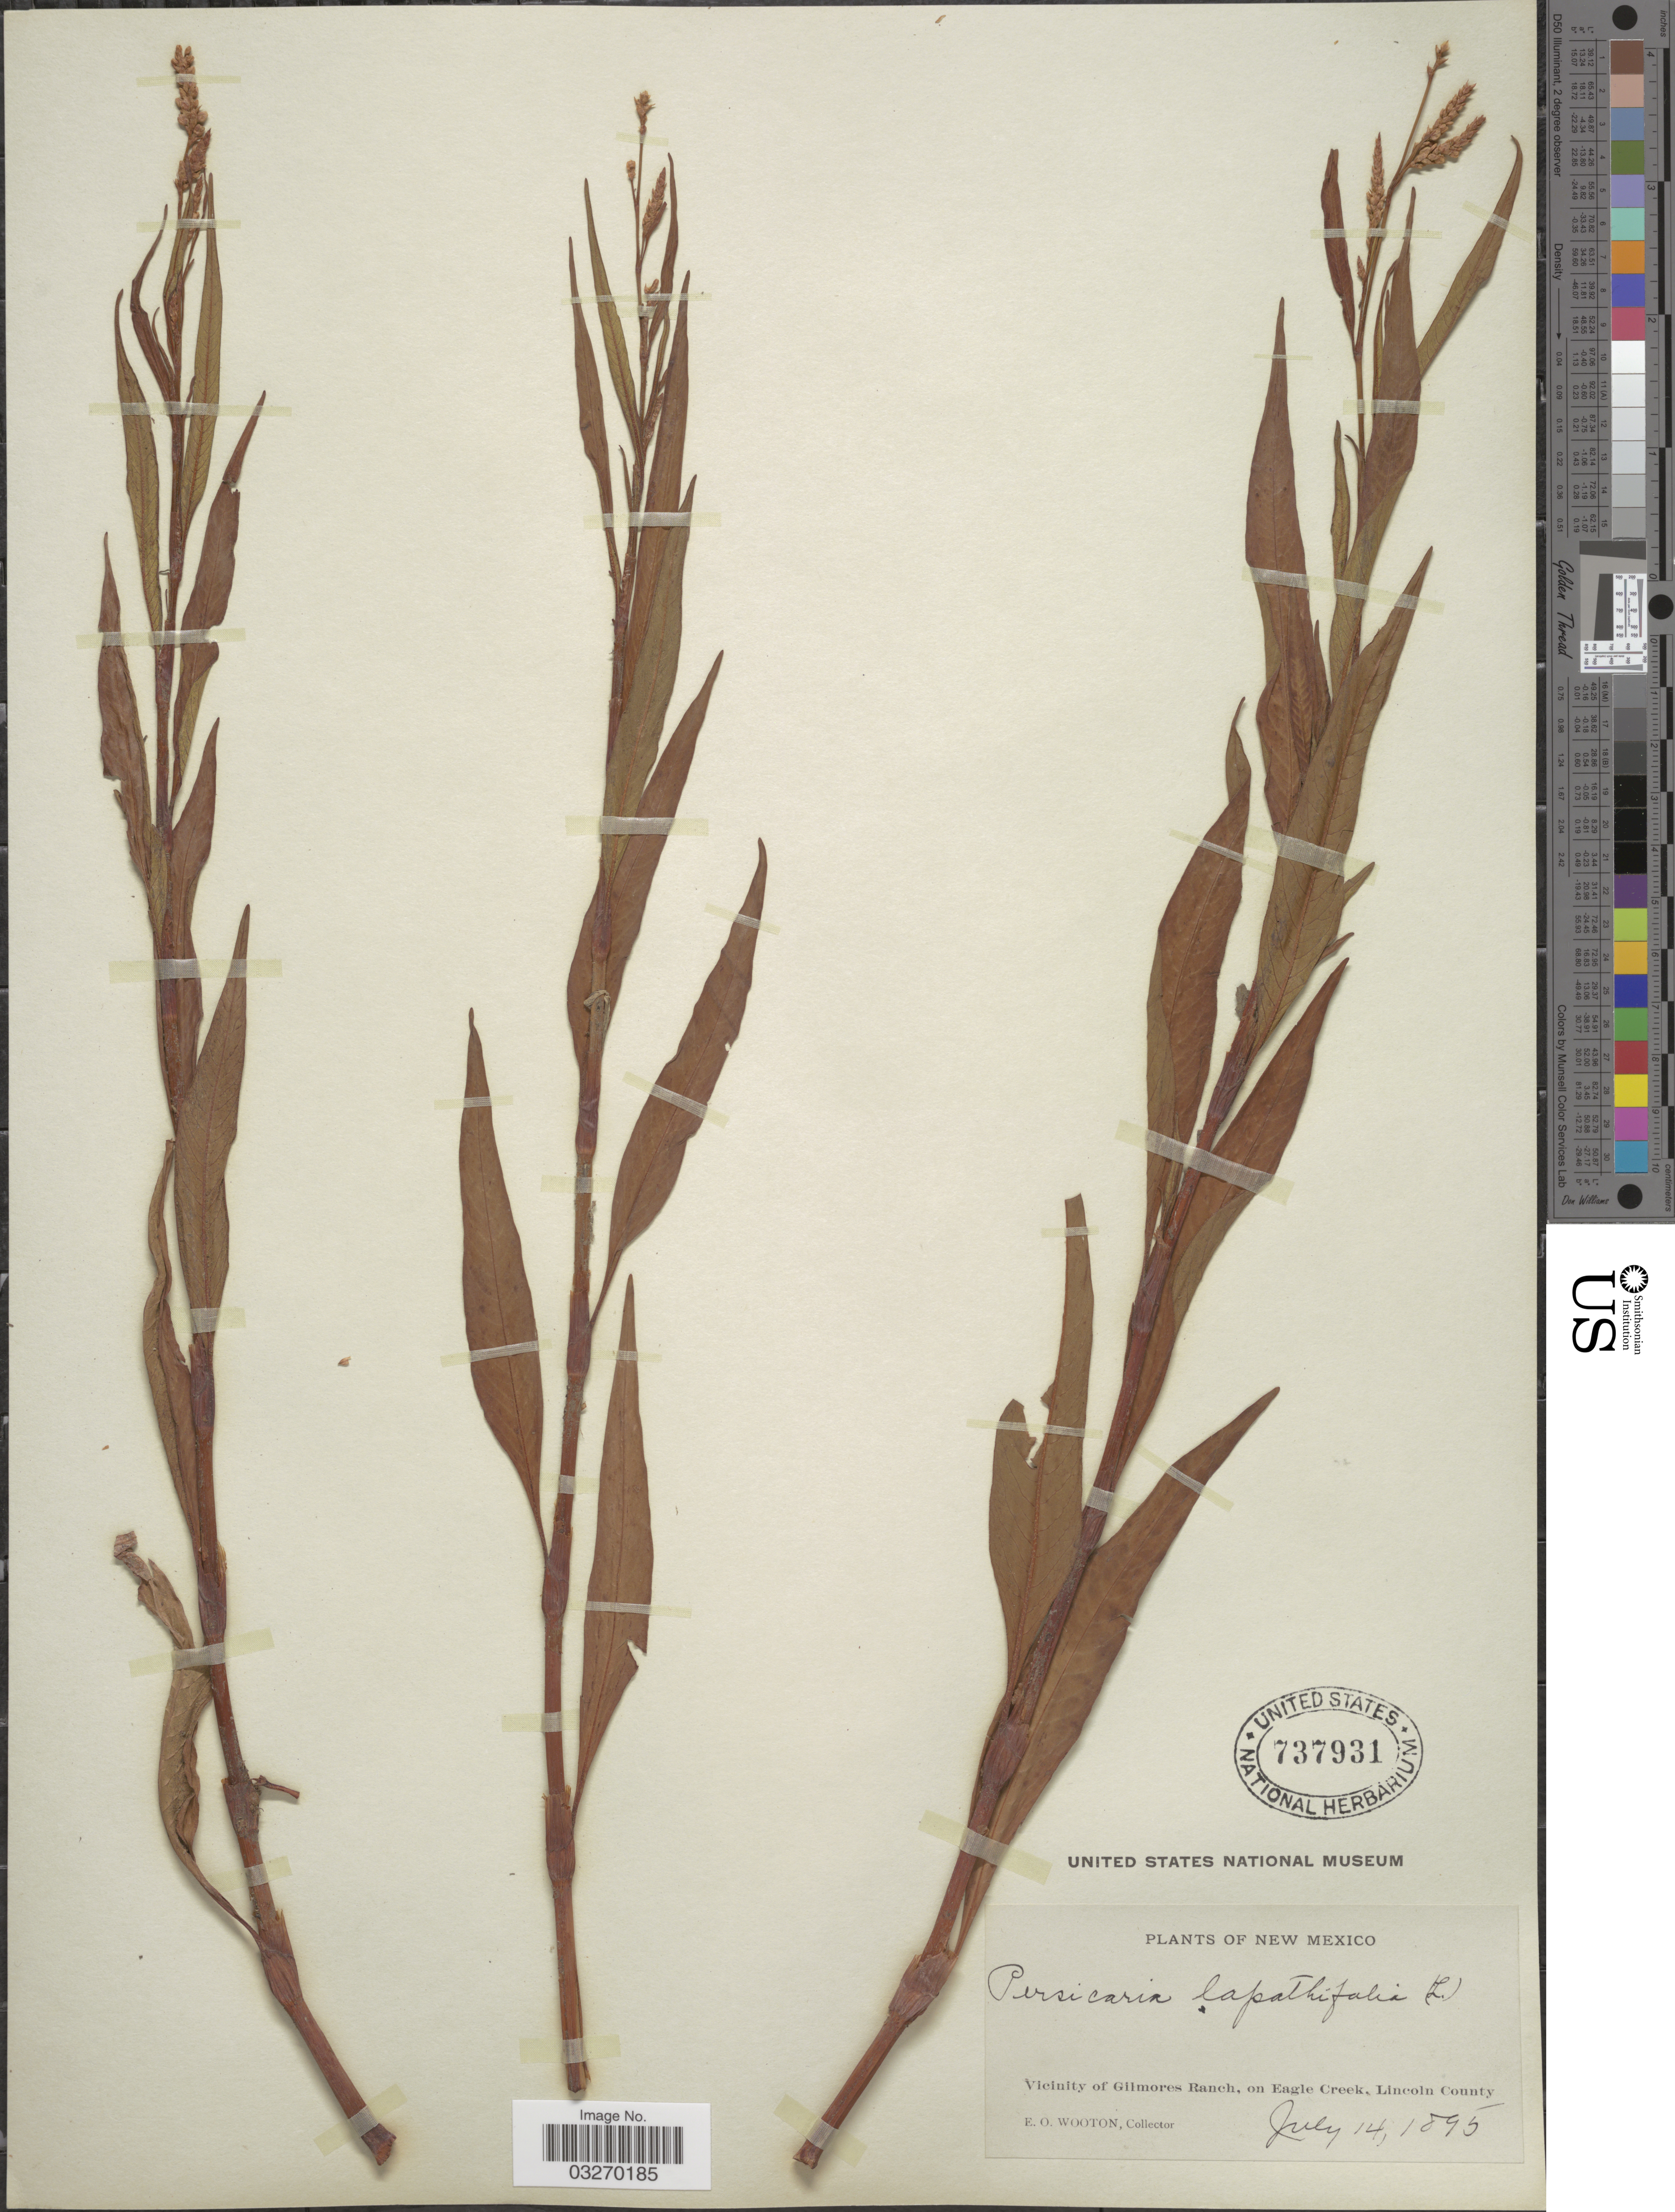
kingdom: Plantae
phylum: Tracheophyta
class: Magnoliopsida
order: Caryophyllales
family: Polygonaceae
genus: Persicaria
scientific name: Persicaria lapathifolia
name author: (L.) Delarbre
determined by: Atha, D. E.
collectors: E. O. Wooton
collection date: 1895-07-14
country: United States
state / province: New Mexico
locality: Vicinity of Gilmores Ranch, on Eagle Creek, Lincoln County.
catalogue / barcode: US 737931